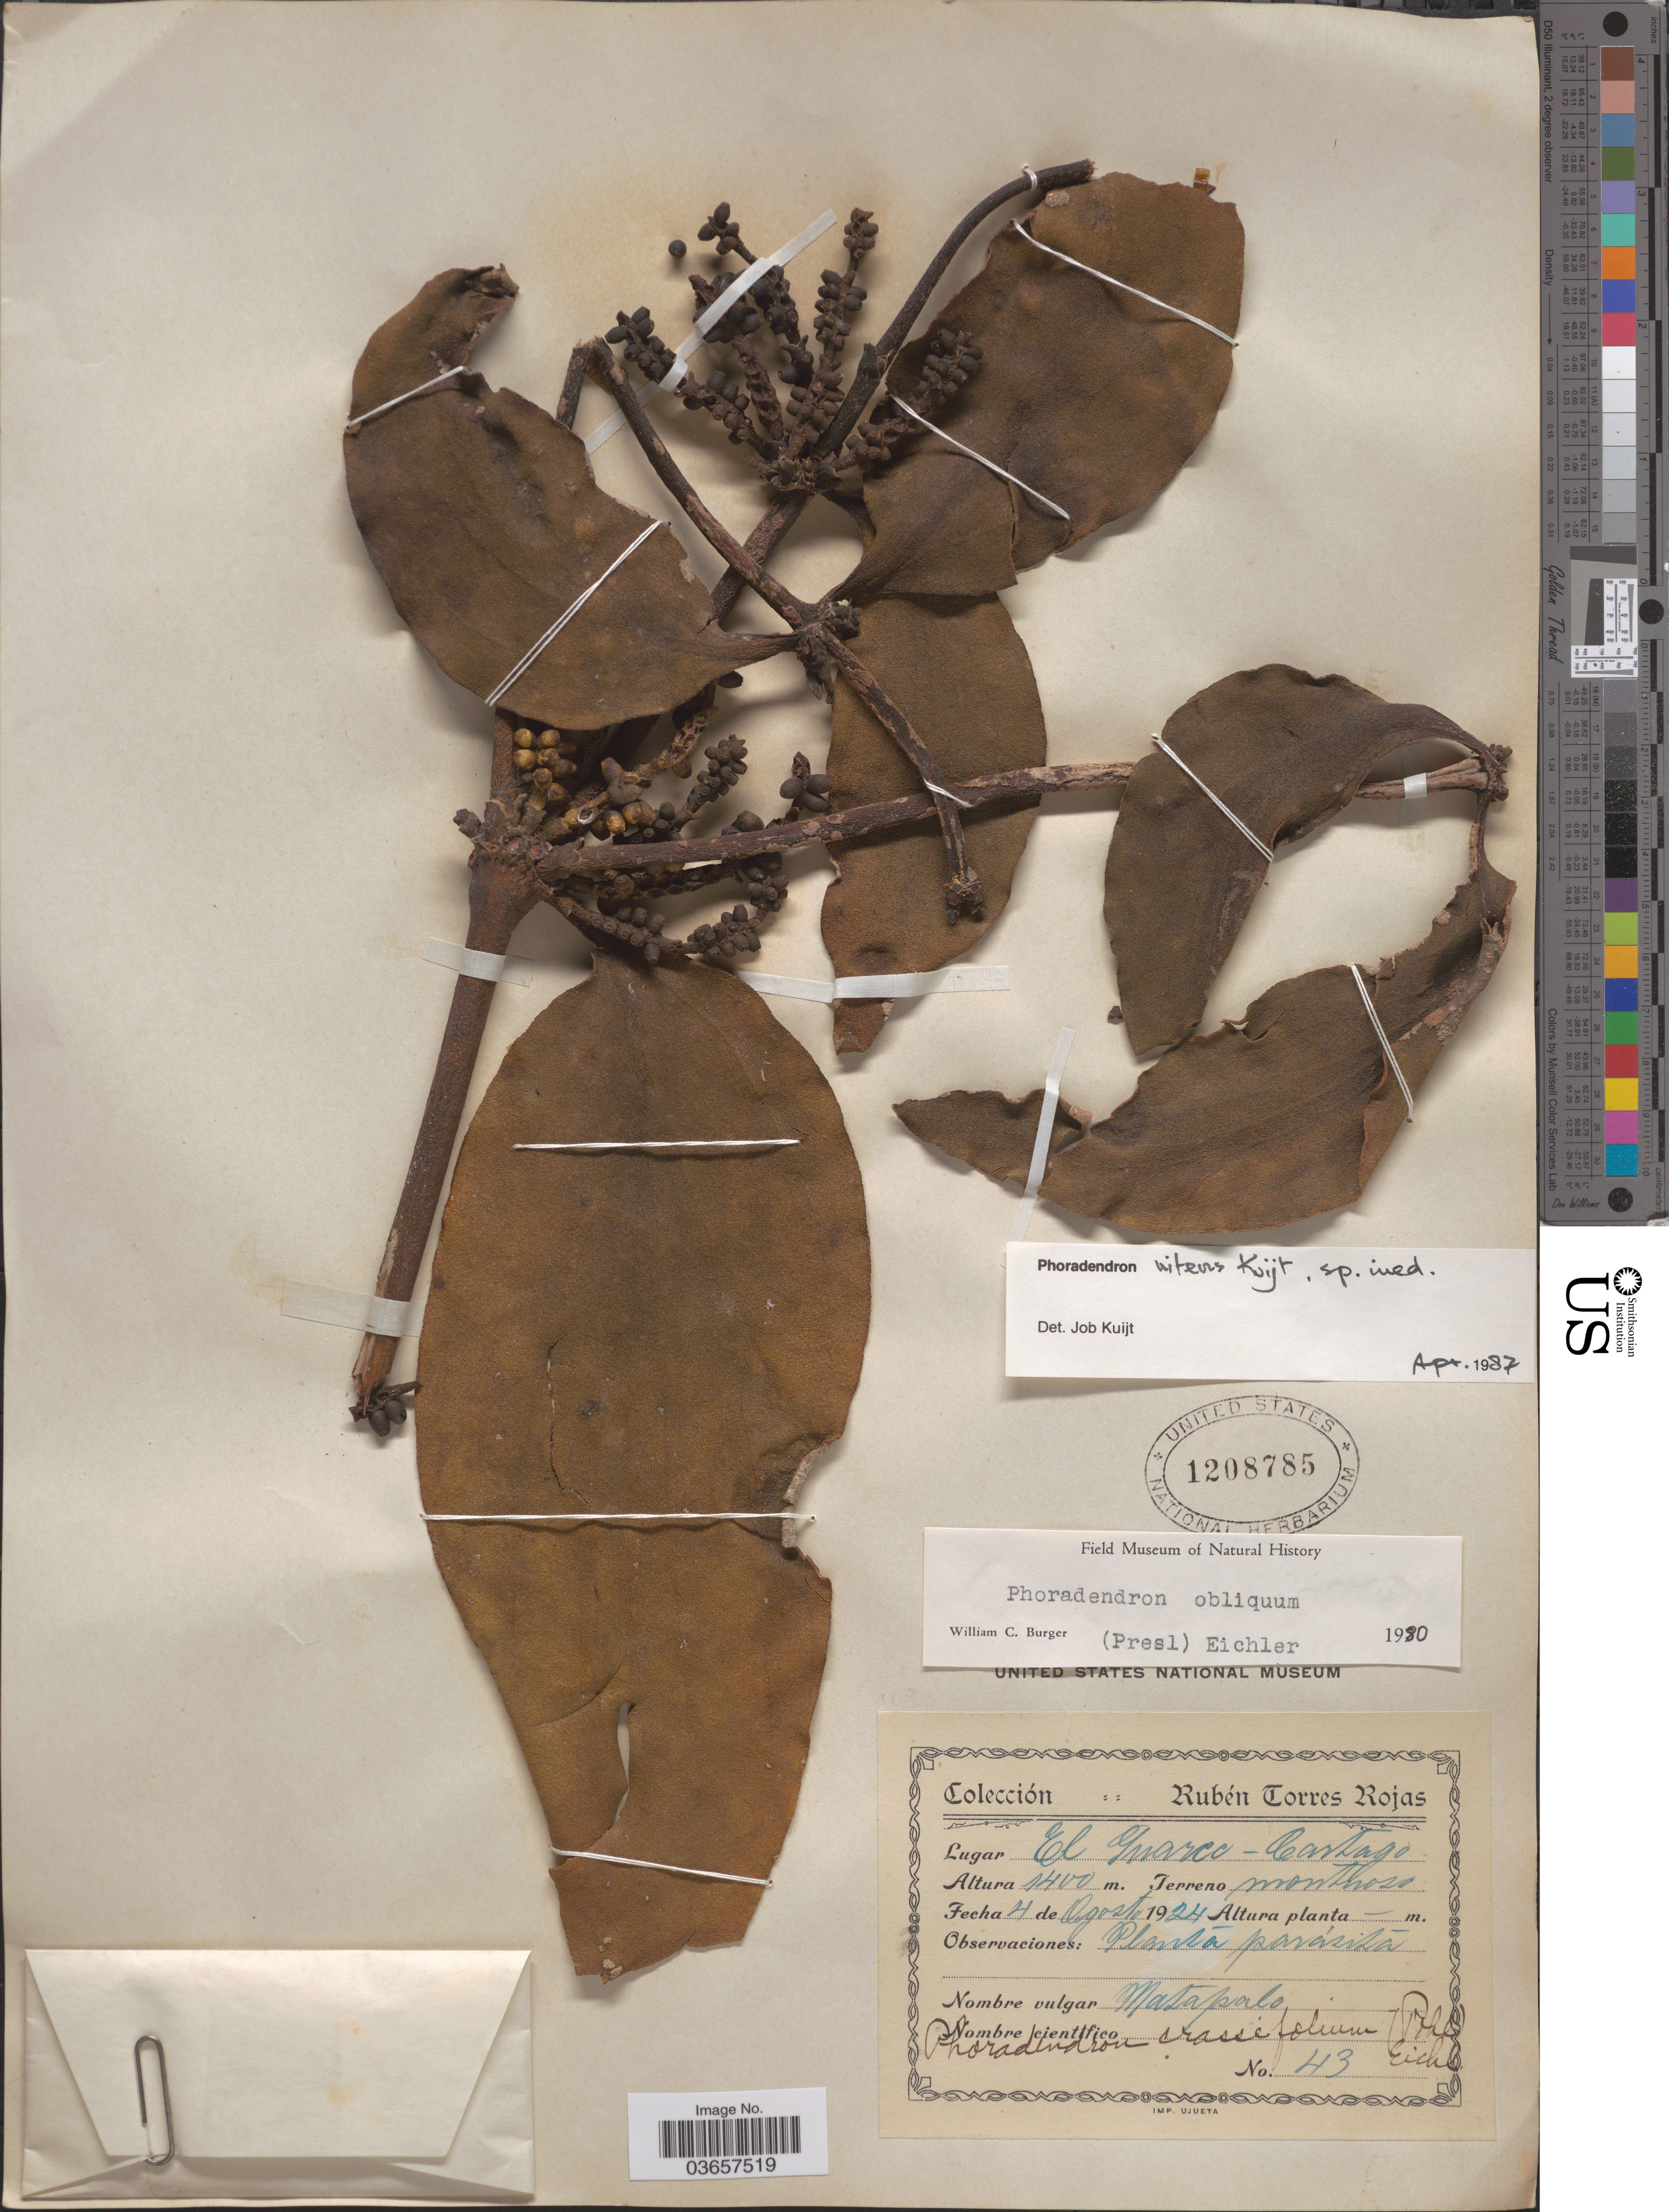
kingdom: Plantae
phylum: Tracheophyta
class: Magnoliopsida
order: Santalales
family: Viscaceae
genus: Phoradendron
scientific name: Phoradendron nitens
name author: Kuijt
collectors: R. Torres Rojas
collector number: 43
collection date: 1924-08-04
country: Costa Rica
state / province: Cartago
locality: El Guarco - Cartago. Terreno montnoso.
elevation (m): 1400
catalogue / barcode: US 1208785